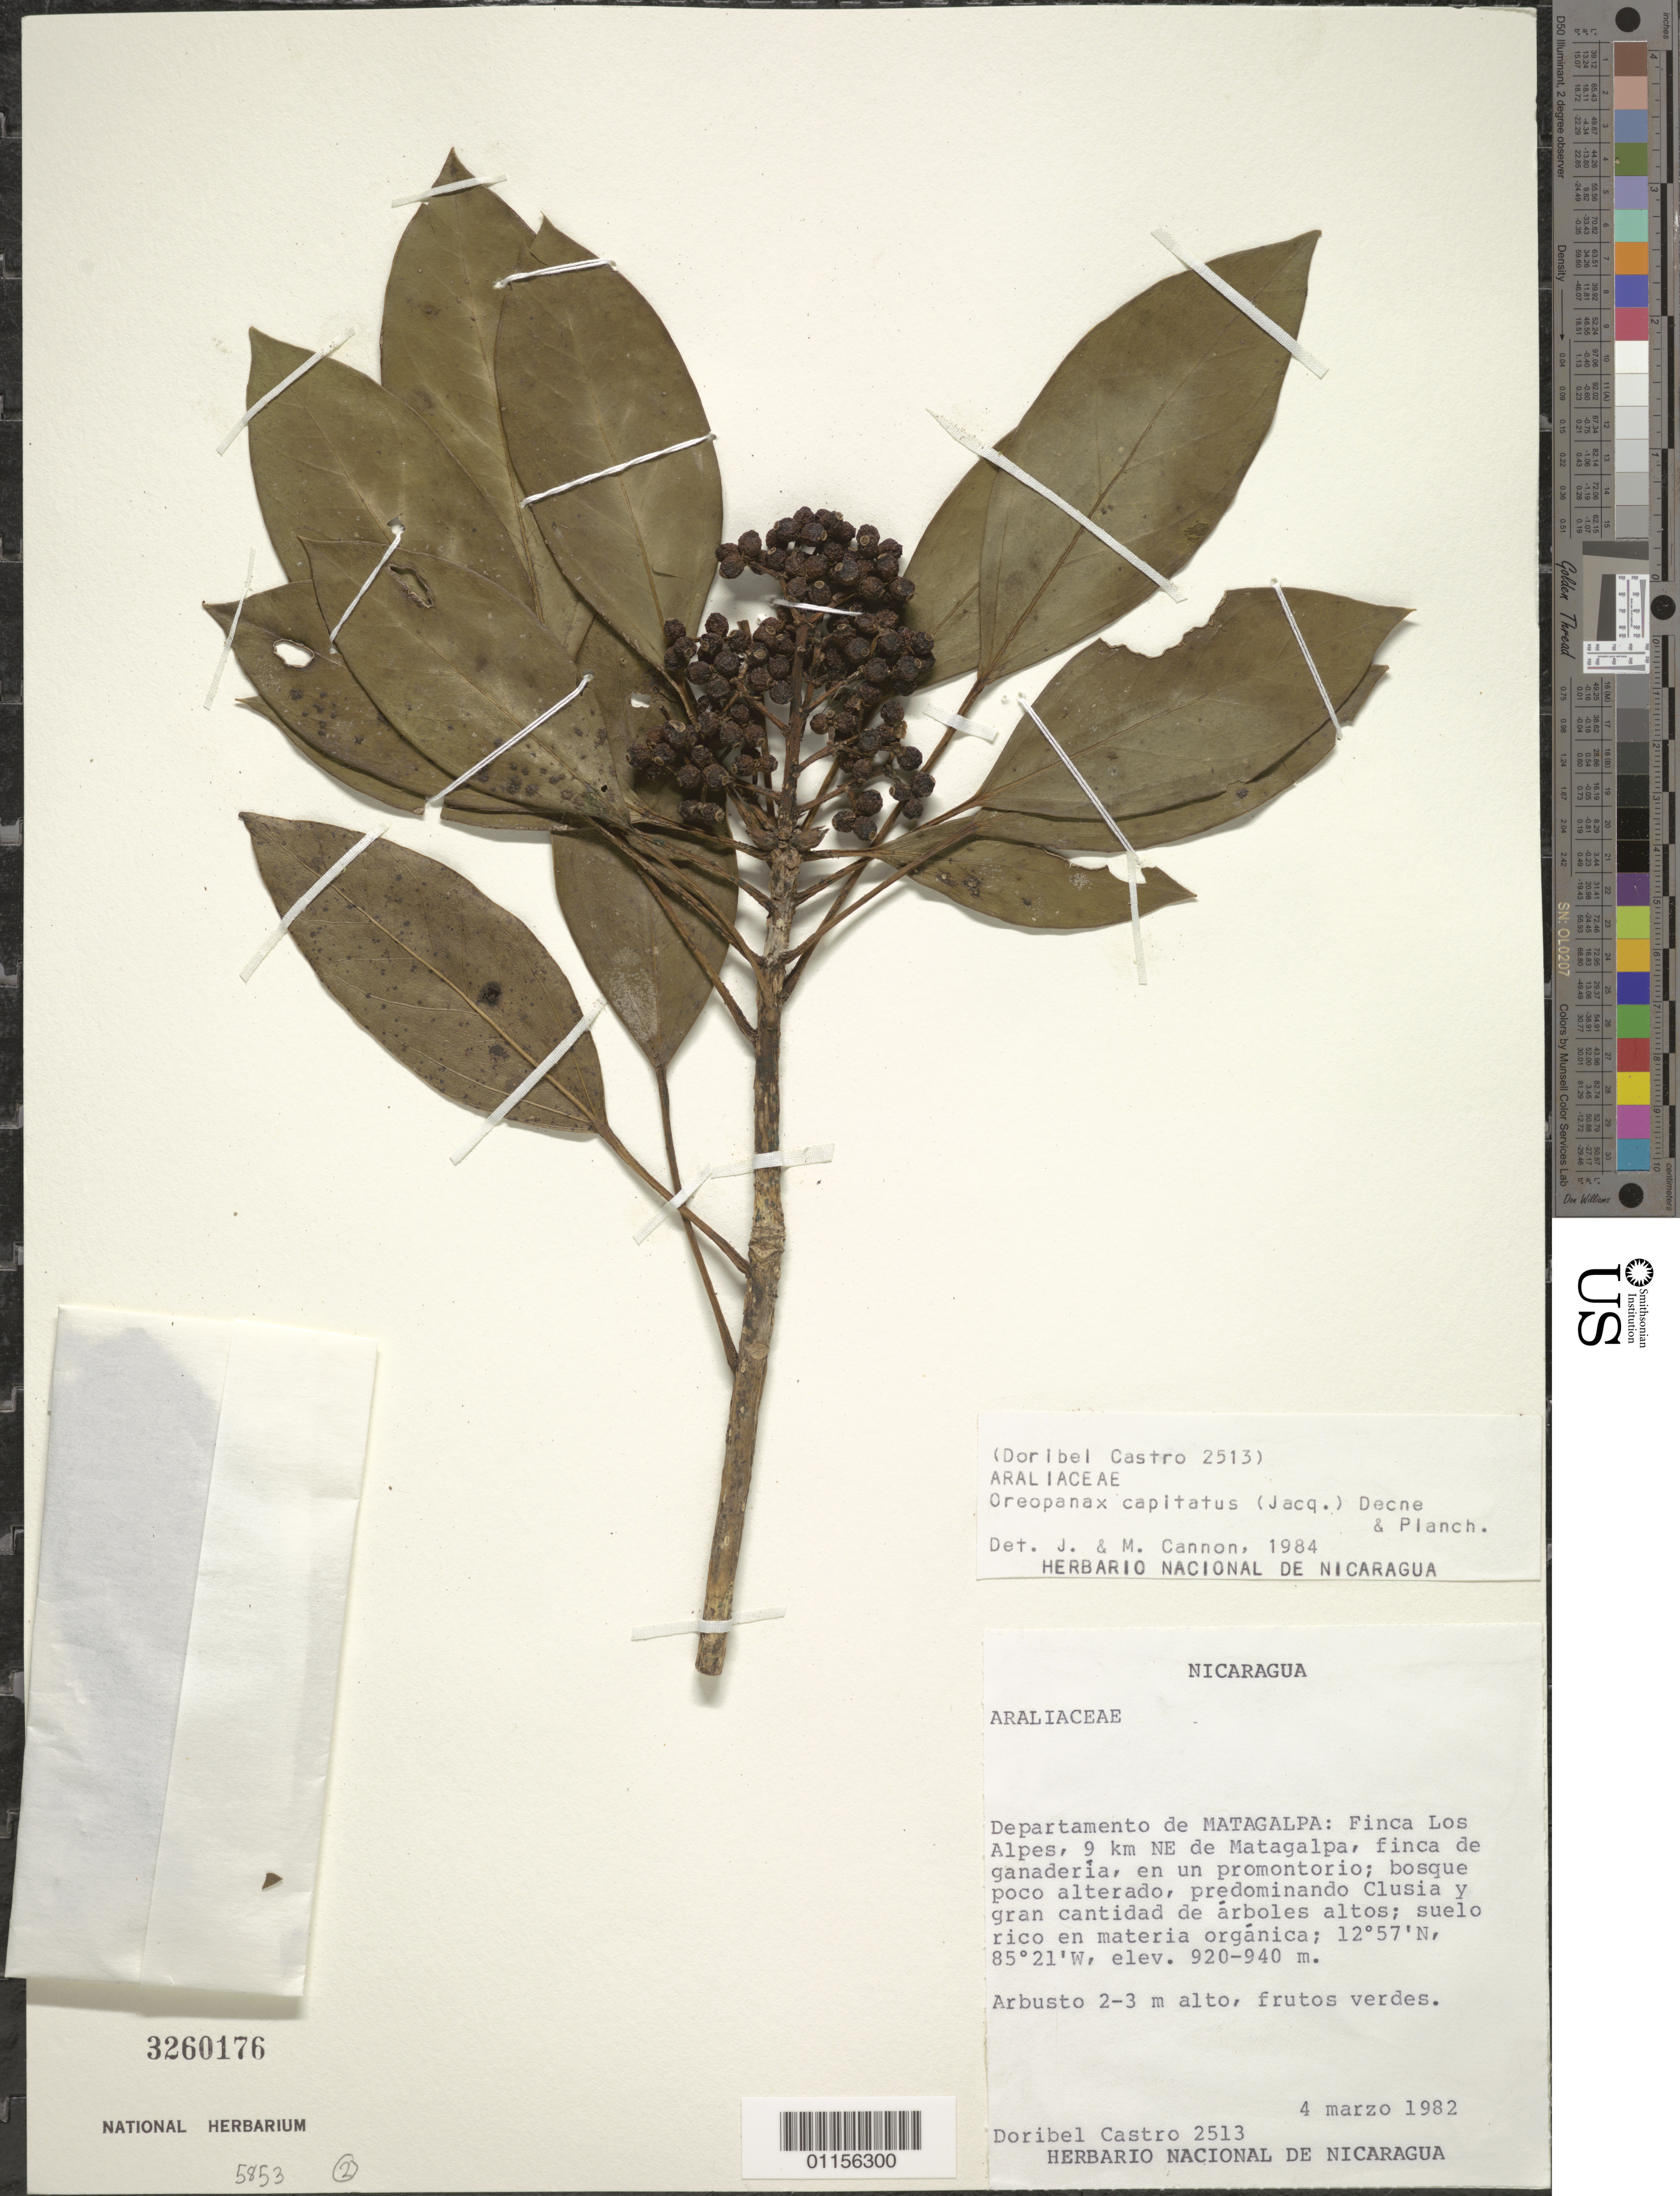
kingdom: Plantae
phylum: Tracheophyta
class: Magnoliopsida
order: Apiales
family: Araliaceae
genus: Oreopanax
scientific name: Oreopanax capitatus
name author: (Jacq.) Decne. & Planch.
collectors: D. Castro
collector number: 2513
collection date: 1982-03-04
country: Nicaragua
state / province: Matagalpa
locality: Finca Los Alpes, 9 km NE de Matagalpa.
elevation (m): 920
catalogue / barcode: US 3260176